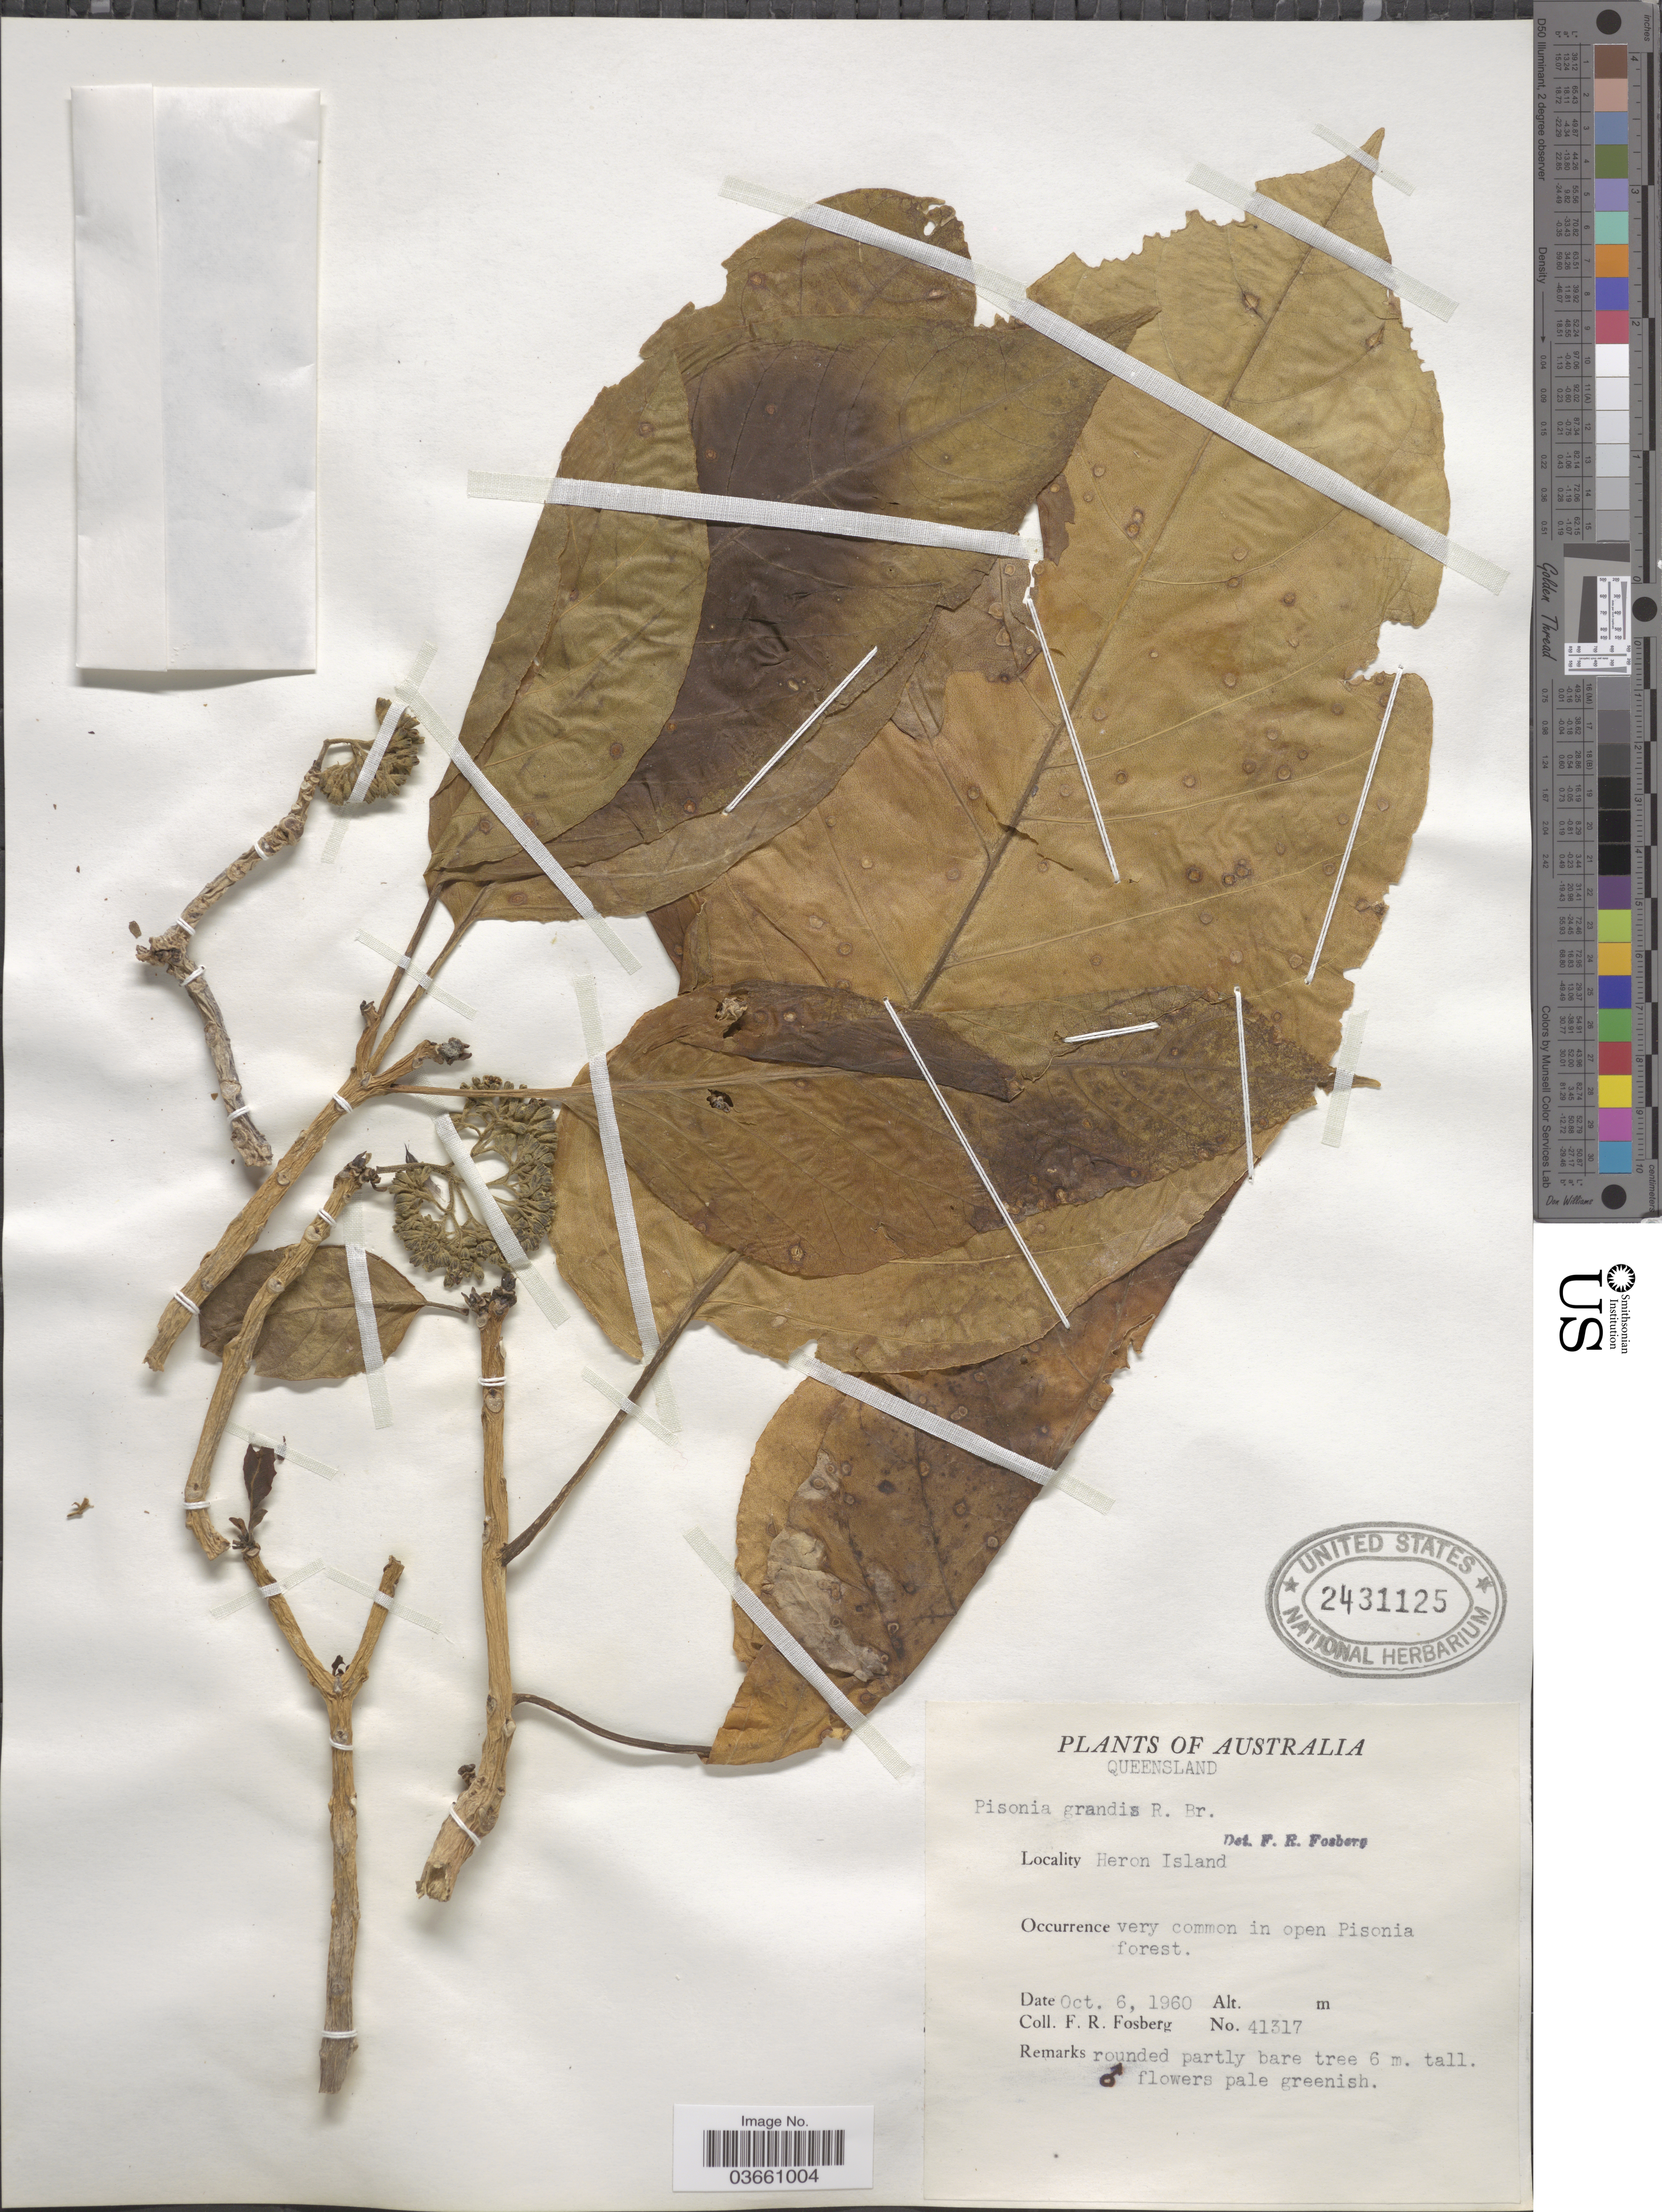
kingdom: Plantae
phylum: Tracheophyta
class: Magnoliopsida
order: Caryophyllales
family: Nyctaginaceae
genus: Pisonia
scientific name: Pisonia grandis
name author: R. Br.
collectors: F. R. Fosberg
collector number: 41317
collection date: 1960-10-06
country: Australia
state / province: Queensland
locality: Heron Island.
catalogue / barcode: US 2431125